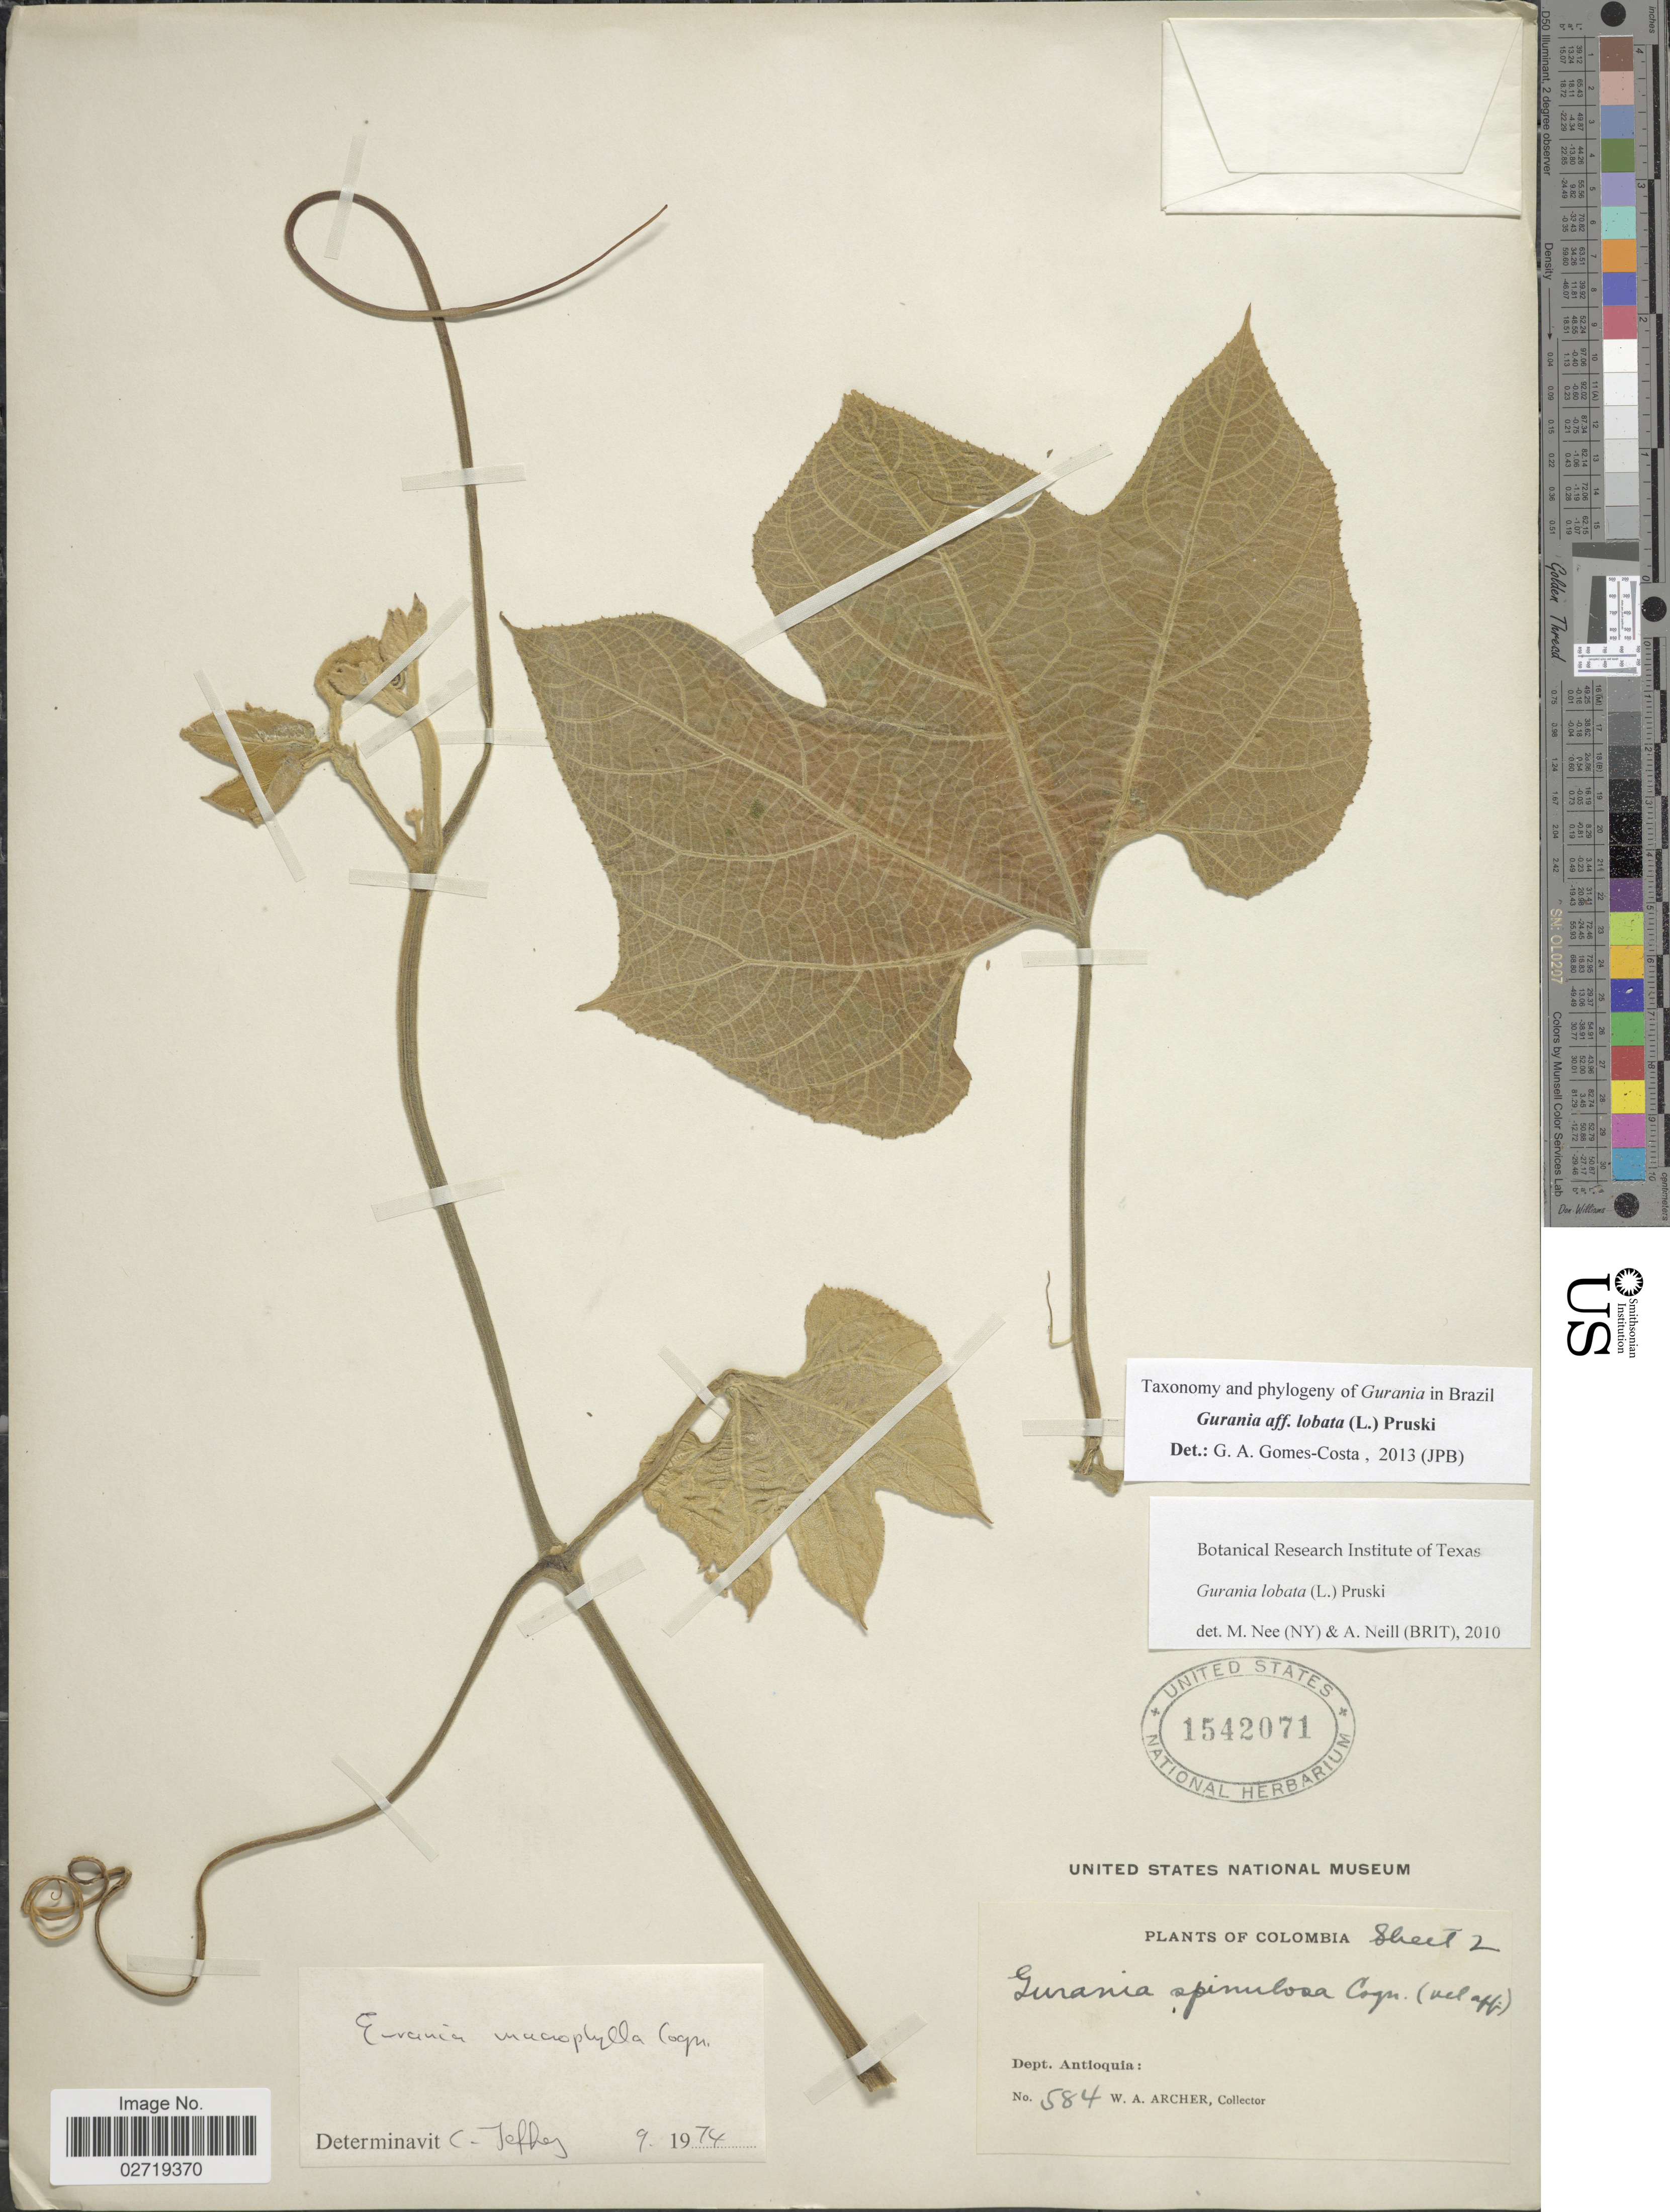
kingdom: Plantae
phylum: Tracheophyta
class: Magnoliopsida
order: Cucurbitales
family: Cucurbitaceae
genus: Gurania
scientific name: Gurania lobata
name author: (L.) Pruski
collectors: W. A. Archer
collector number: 584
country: Colombia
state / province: Antioquia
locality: Dept. Antioquia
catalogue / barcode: US 1542071